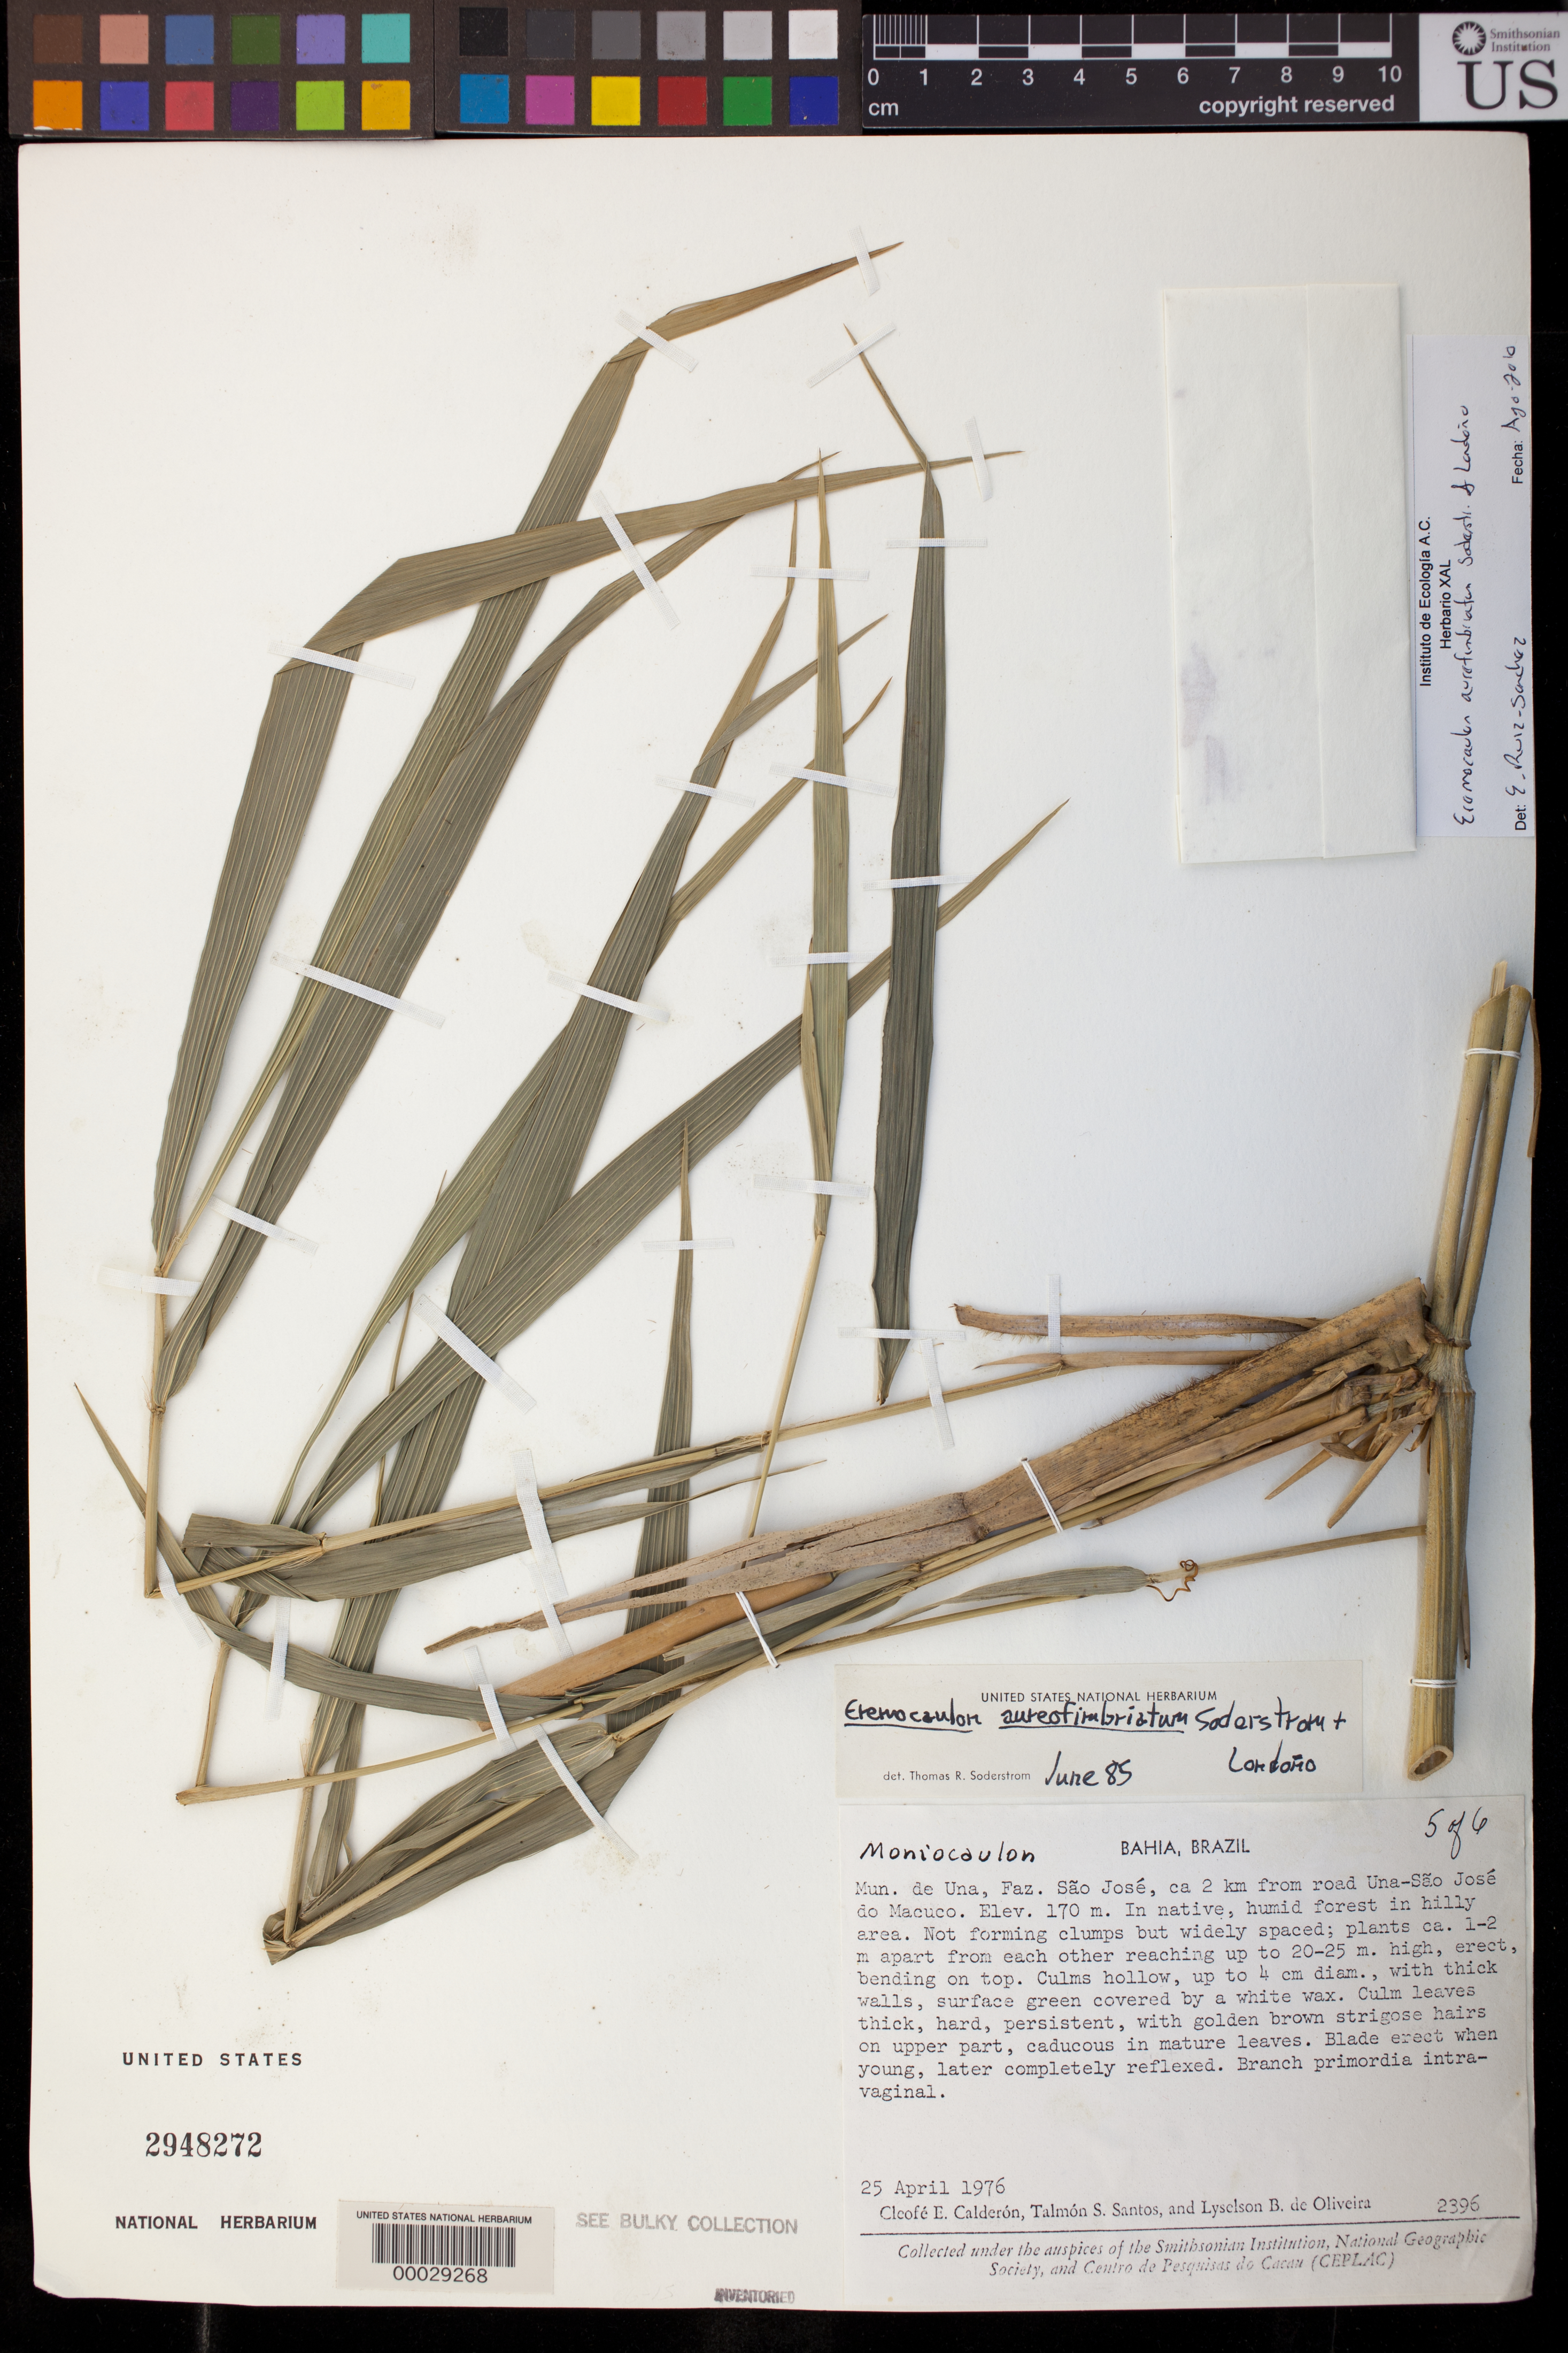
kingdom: Plantae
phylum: Tracheophyta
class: Liliopsida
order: Poales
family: Poaceae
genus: Eremocaulon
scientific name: Eremocaulon aureofimbriatum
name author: Soderstr. & Londoño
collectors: C. E. Calderón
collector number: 2396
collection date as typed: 25 Apr 1976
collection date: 1976-04-25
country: Brazil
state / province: Bahia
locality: Una mun., faz. sao jose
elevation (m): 170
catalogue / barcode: US 2948272